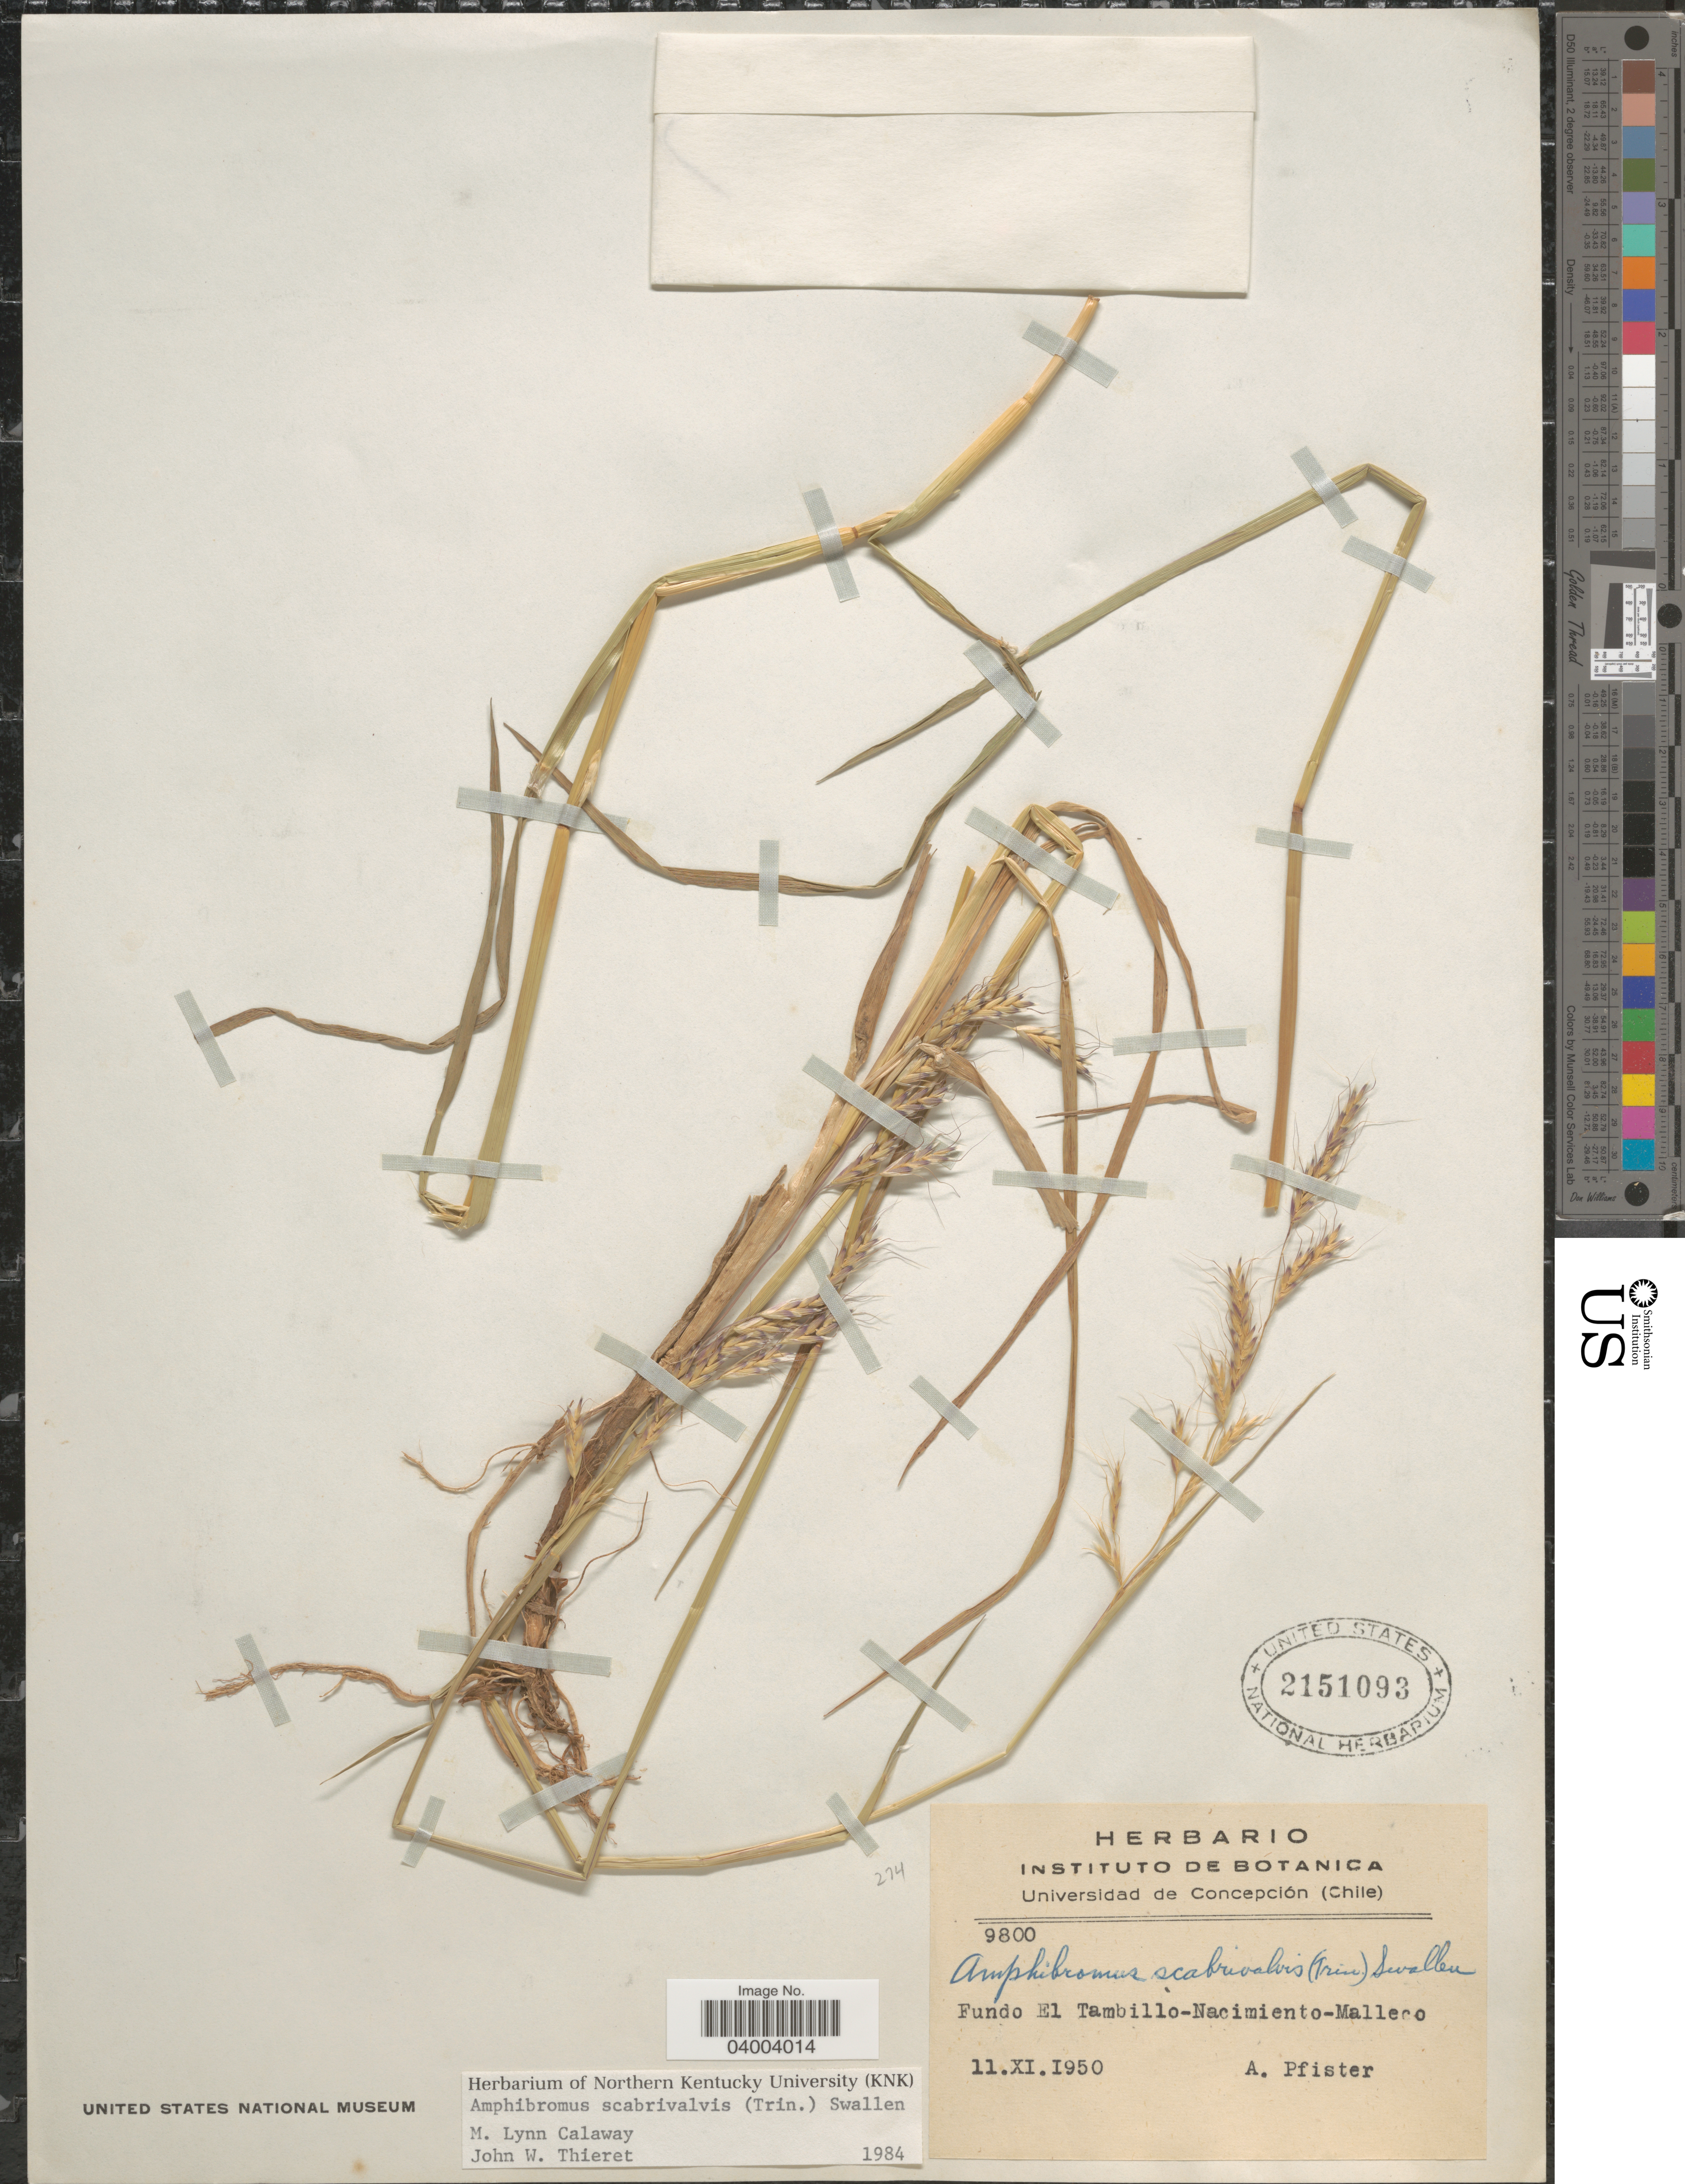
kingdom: Plantae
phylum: Tracheophyta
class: Liliopsida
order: Poales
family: Poaceae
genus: Amphibromus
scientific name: Amphibromus scabrivalvis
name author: (Trin.) Swallen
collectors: A. Pfister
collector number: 9800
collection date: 1950-11-11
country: Chile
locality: Fundo El Tambillo-Nacimiento-Malleco.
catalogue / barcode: US 2151093